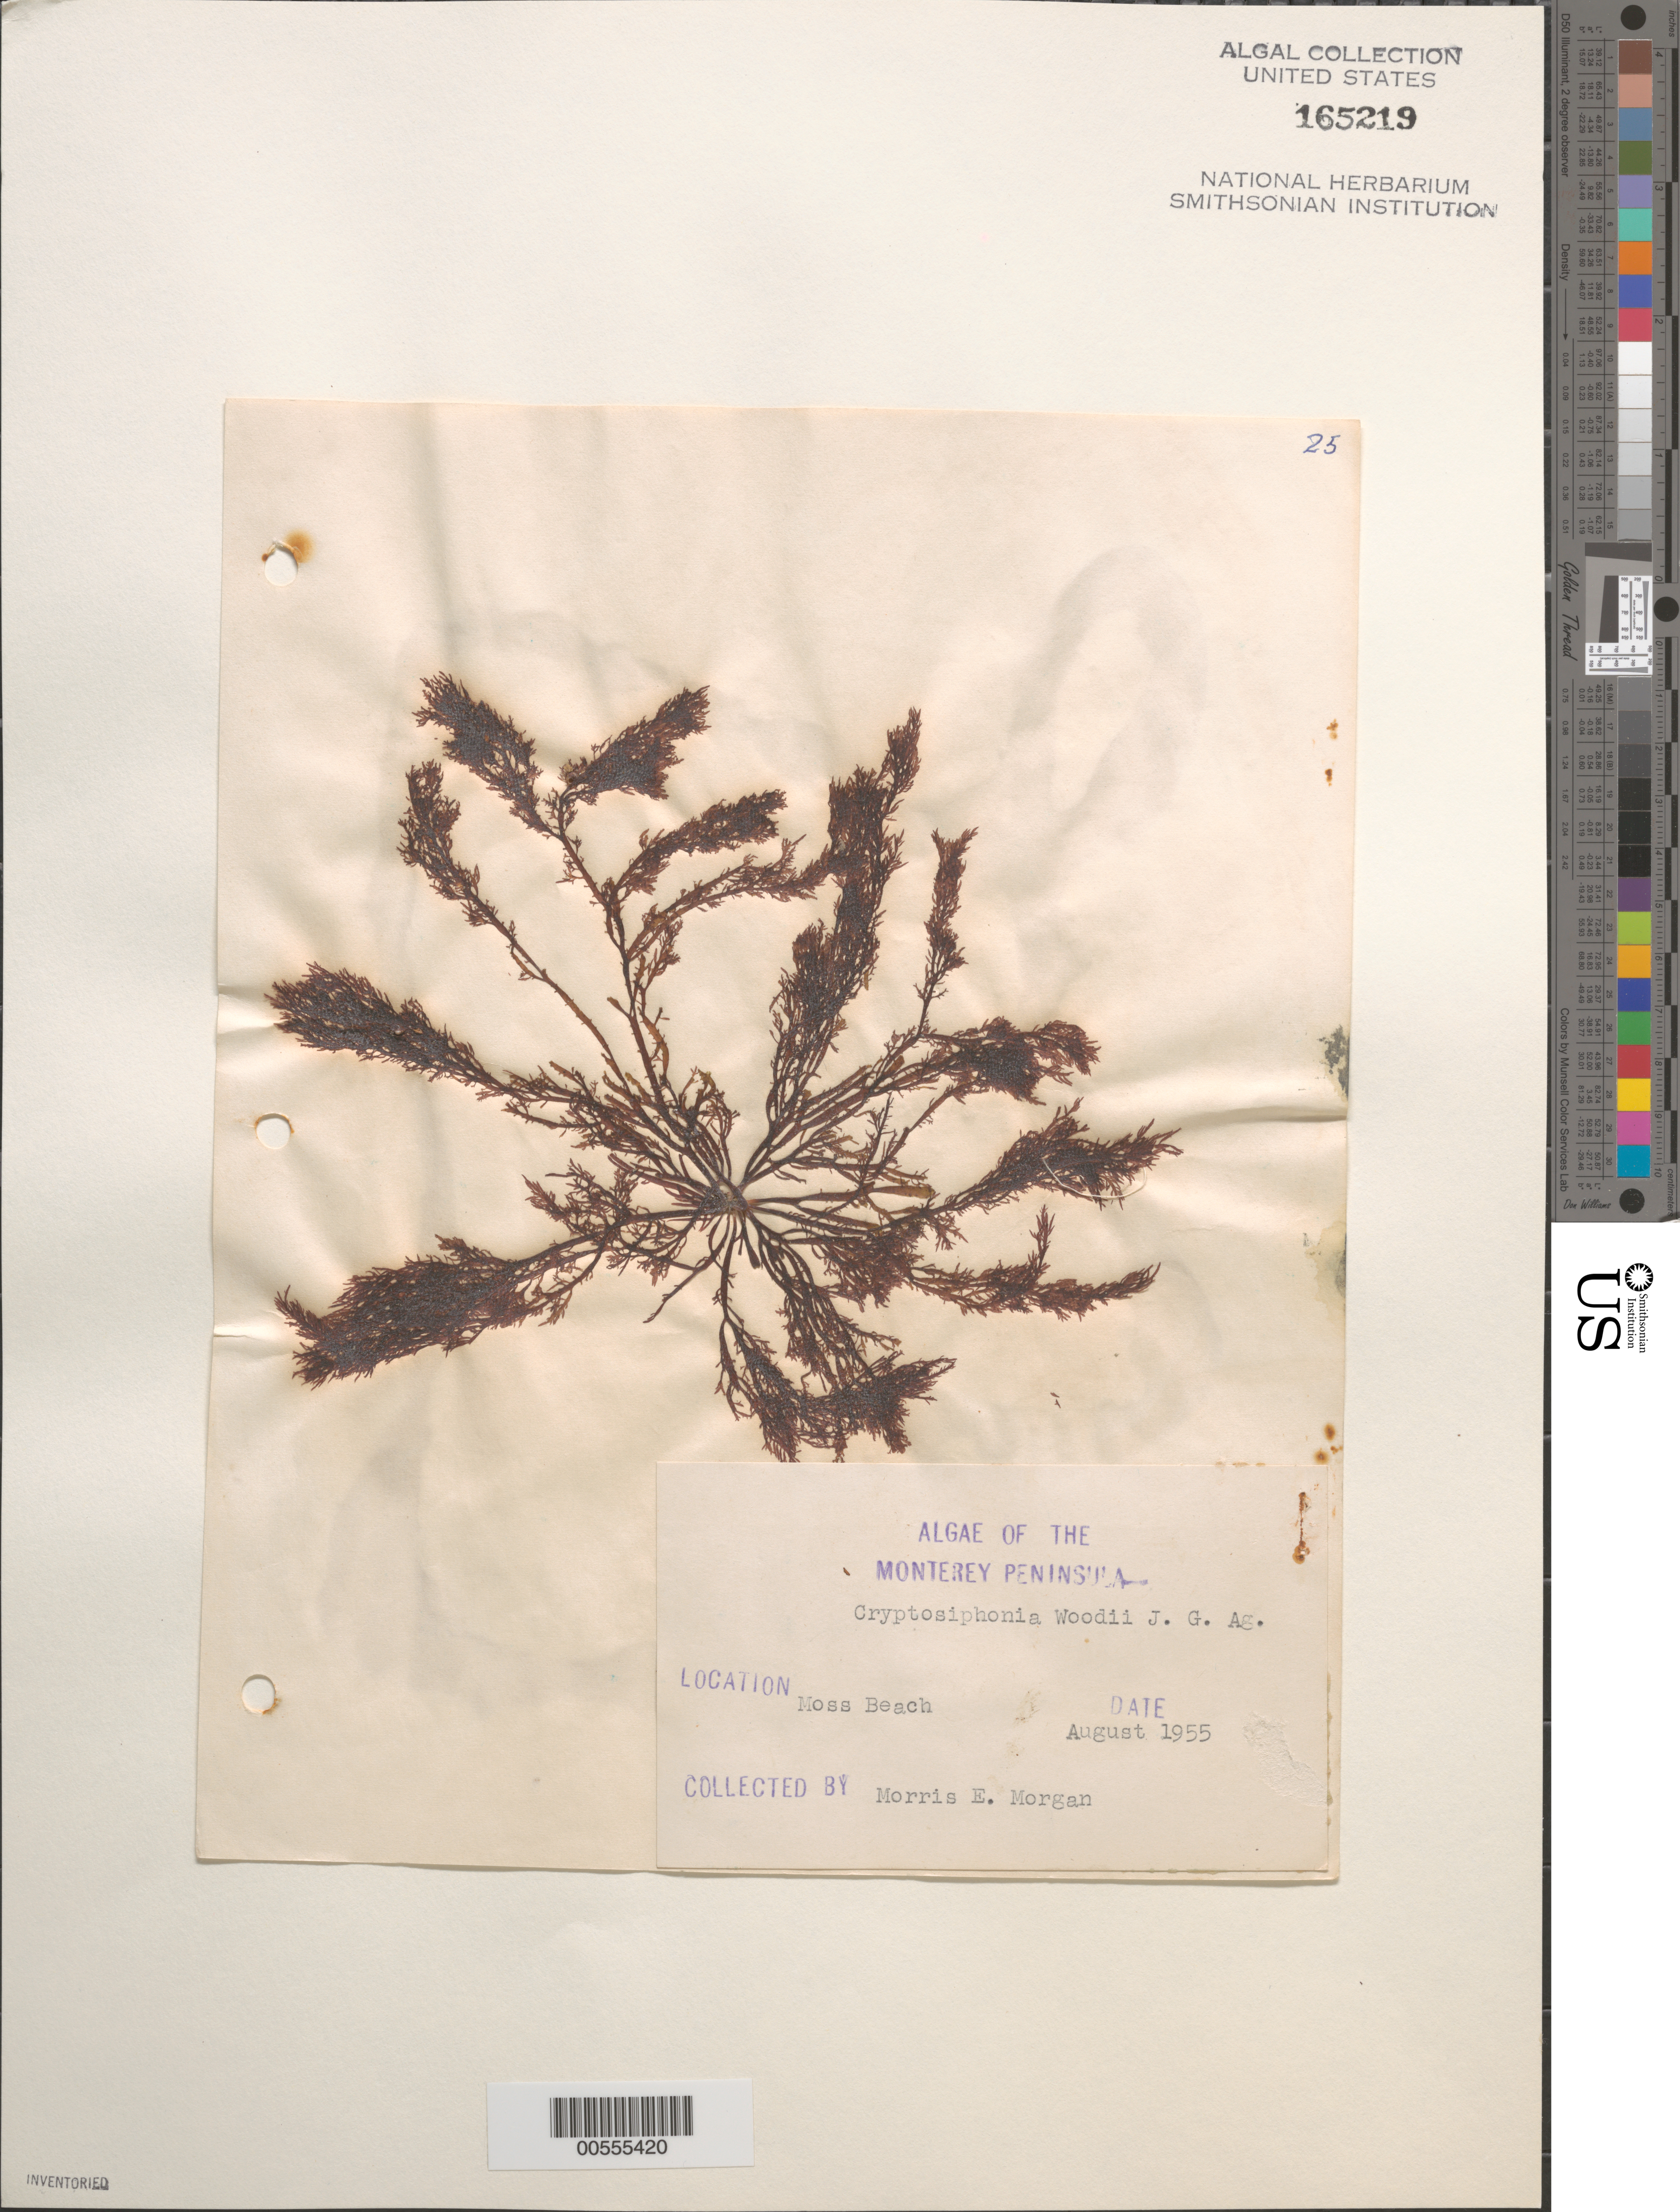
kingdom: Plantae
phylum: Rhodophyta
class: Florideophyceae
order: Gigartinales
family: Dumontiaceae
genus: Cryptosiphonia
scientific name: Cryptosiphonia woodii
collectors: M. Morgan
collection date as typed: Aug 1955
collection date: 1955-08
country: United States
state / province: California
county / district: Monterey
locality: Moss Beach, Monterey Peninsula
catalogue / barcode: US 165219